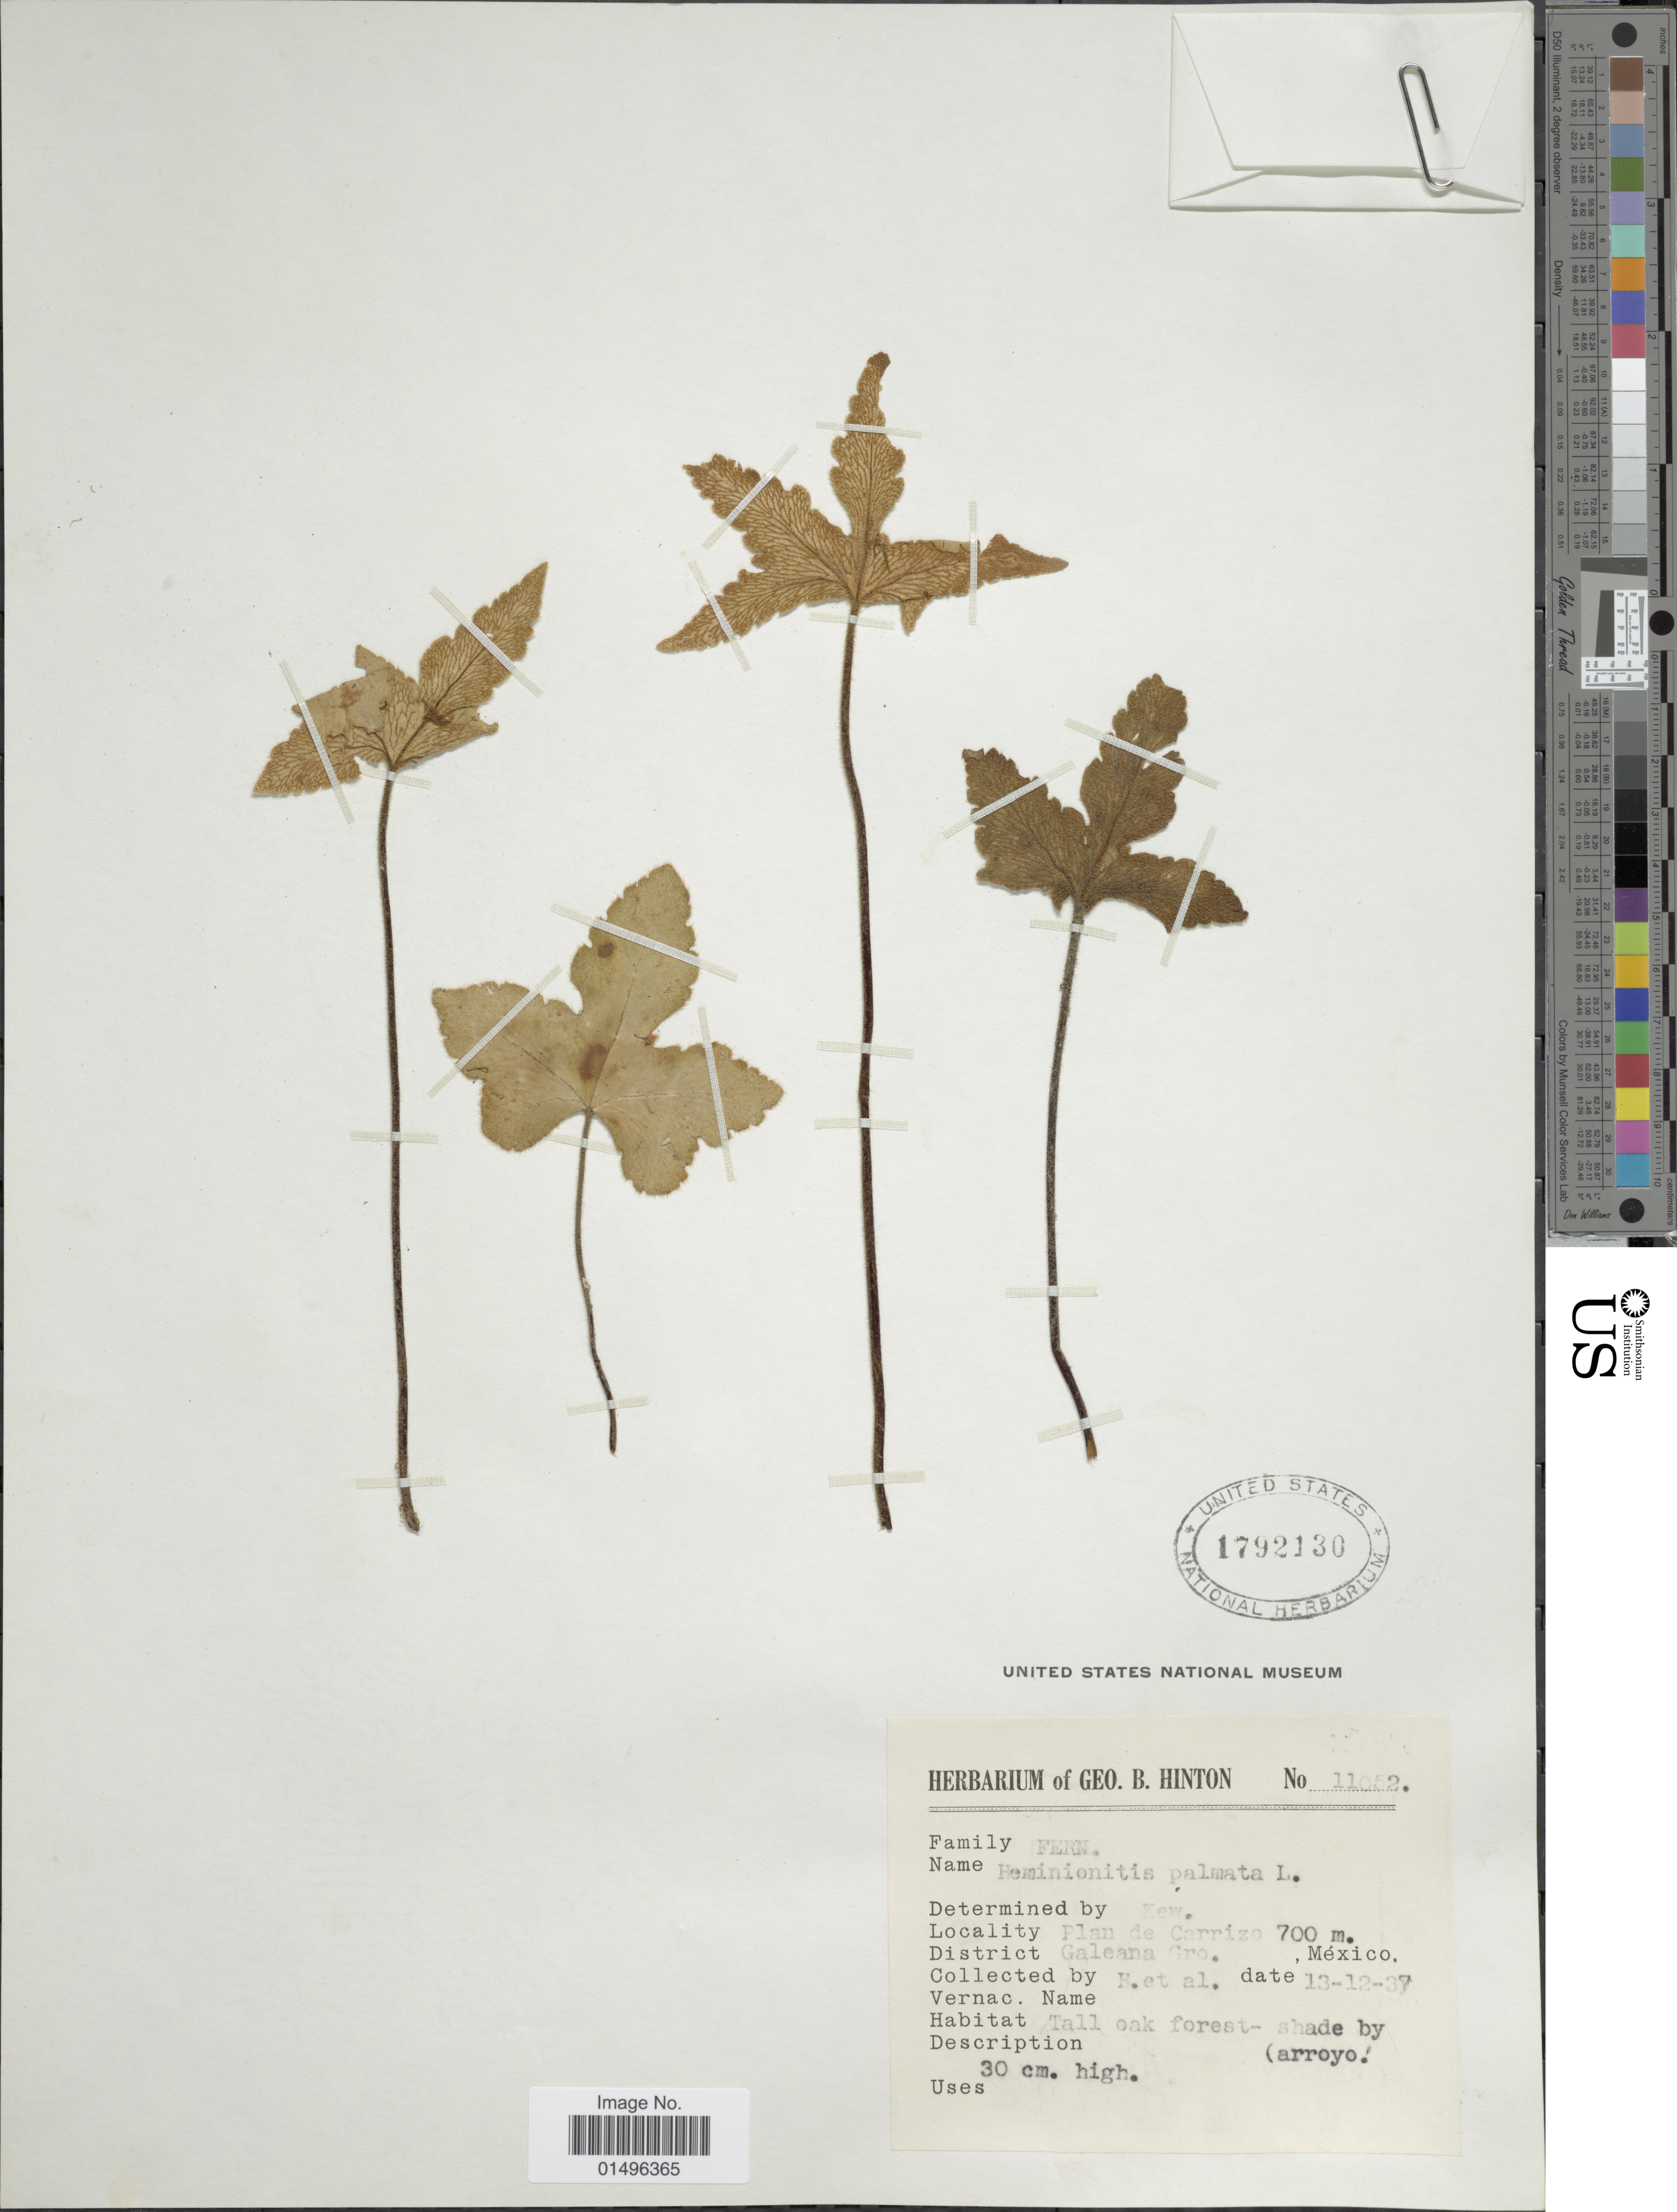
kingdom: Plantae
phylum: Tracheophyta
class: Polypodiopsida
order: Polypodiales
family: Pteridaceae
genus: Hemionitis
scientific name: Hemionitis palmata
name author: L.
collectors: G. B. Hinton & et al.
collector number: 11052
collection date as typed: Transcribed d/m/y: 13/12/37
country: Mexico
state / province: México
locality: Mexico, Locality: Plan de Carrizo, District Galeana Gro.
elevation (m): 700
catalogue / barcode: US 1792130